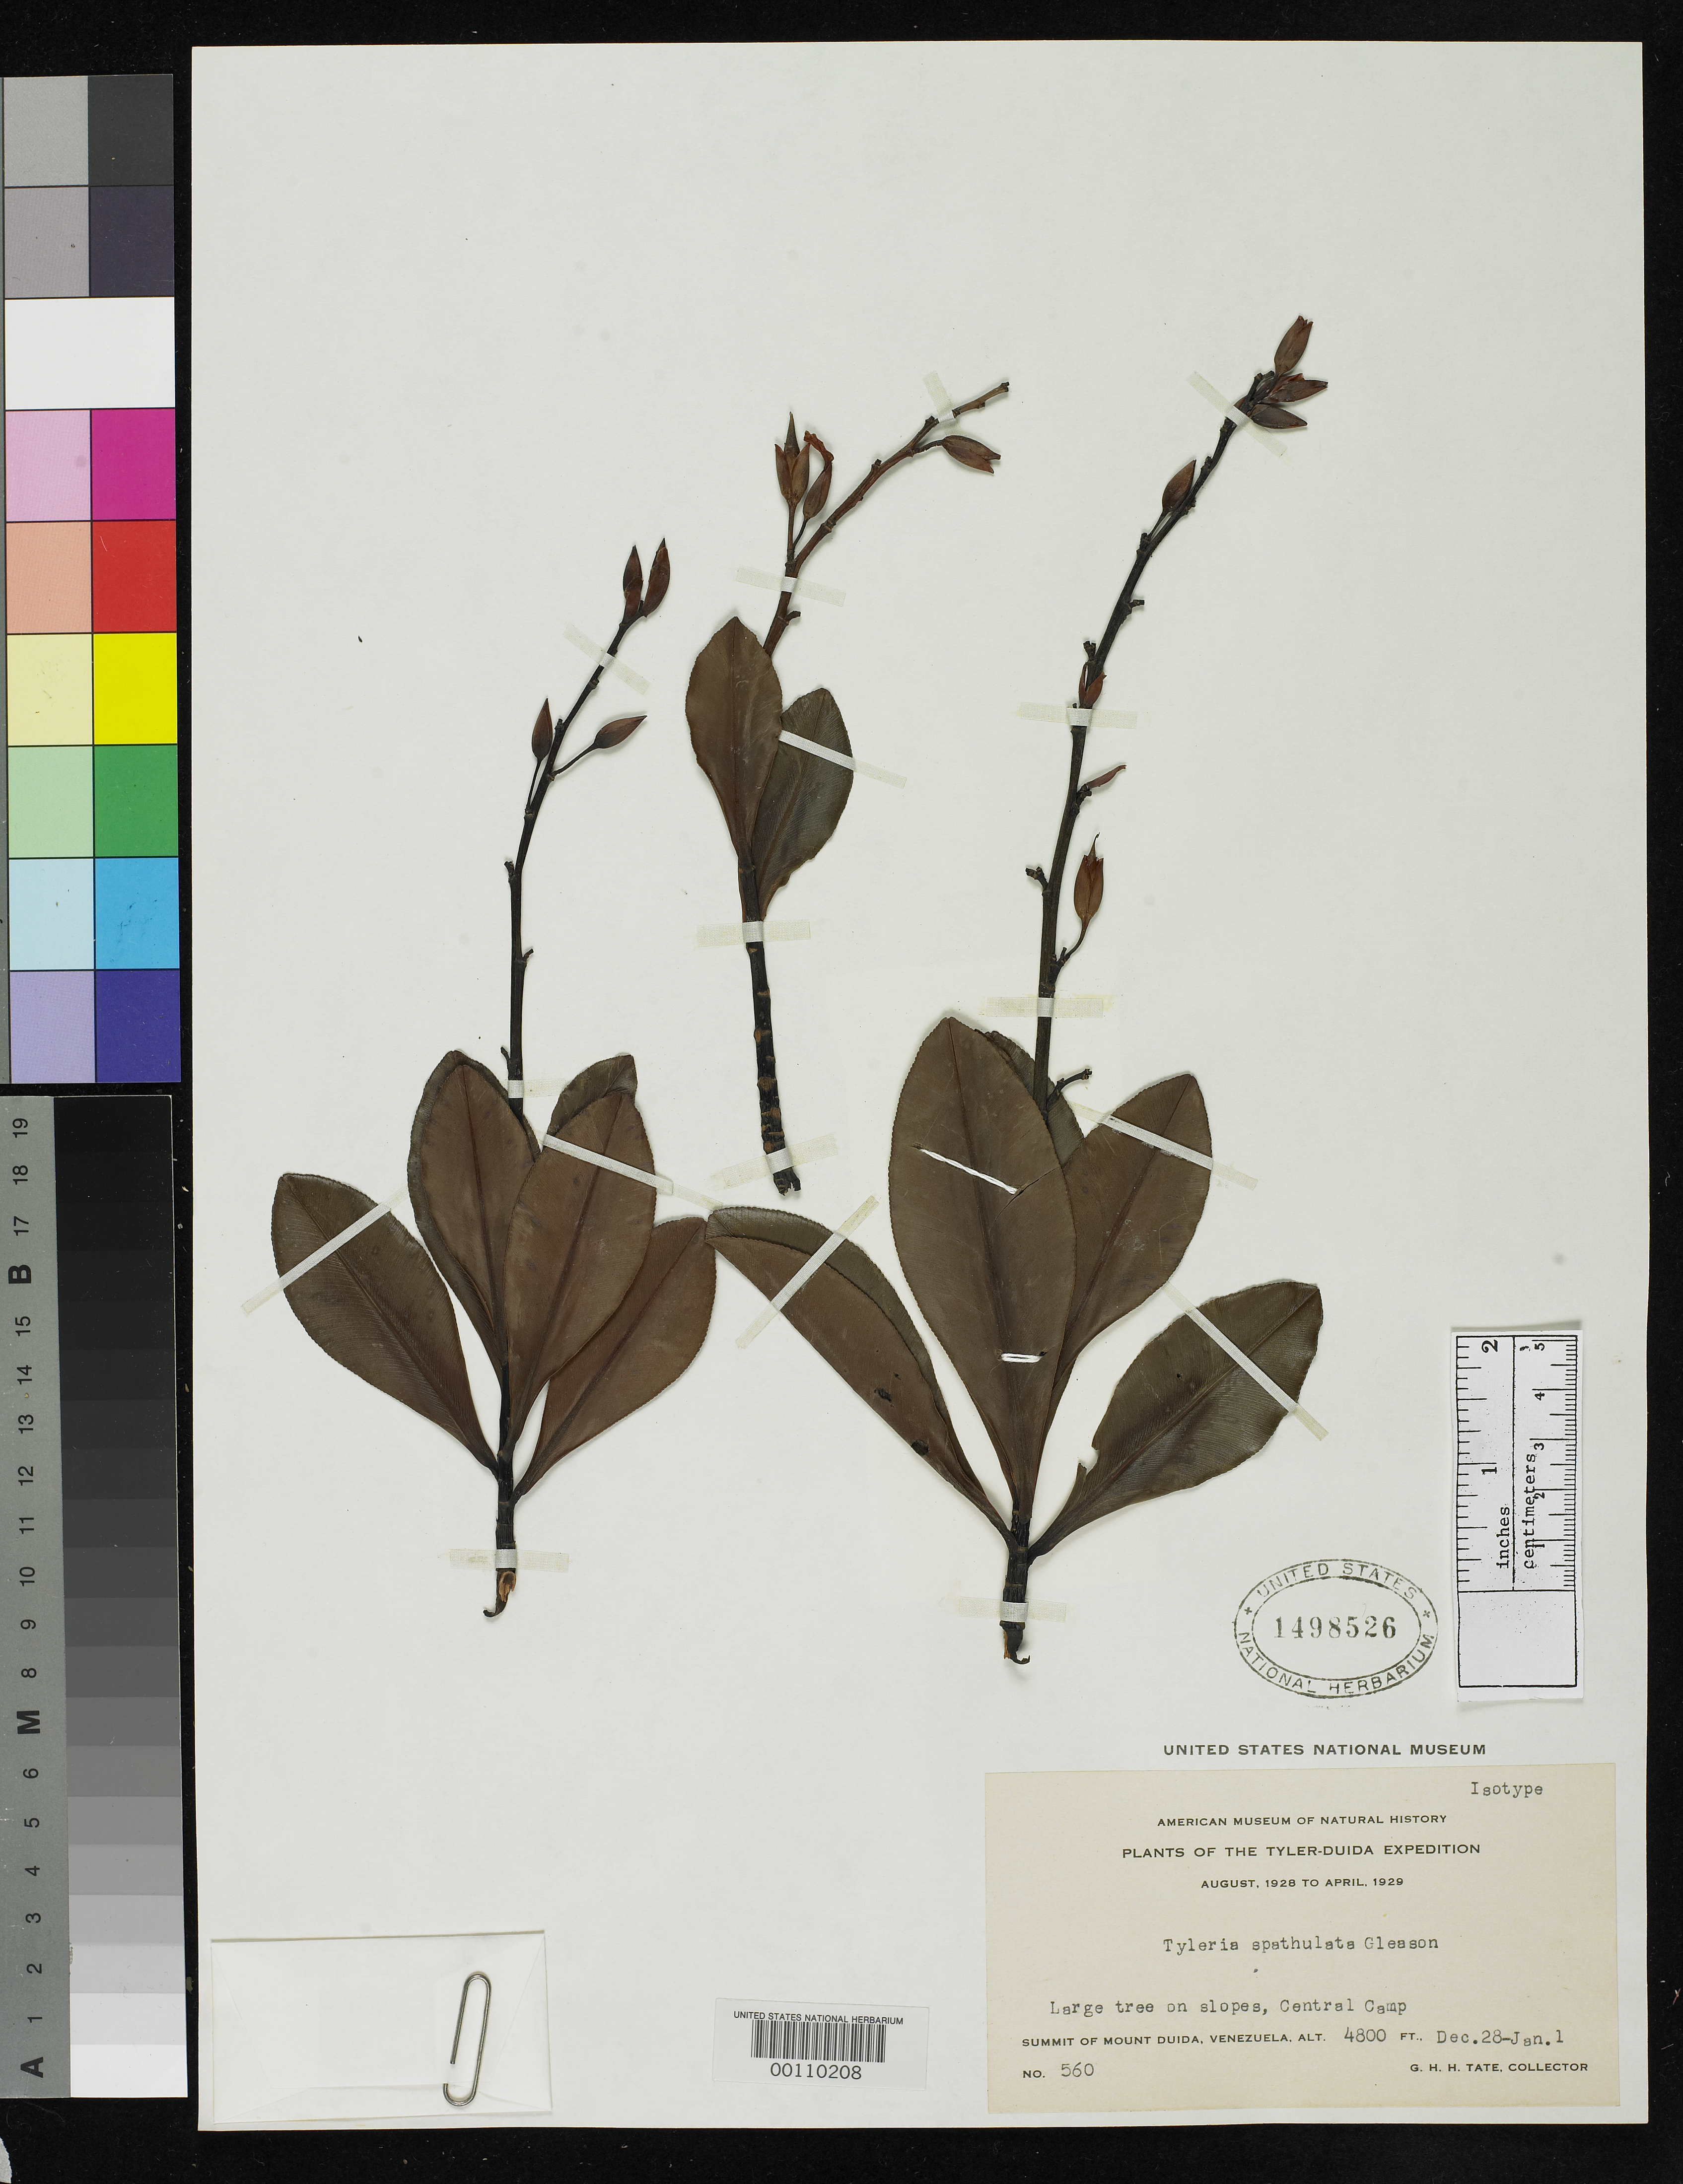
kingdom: Plantae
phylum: Tracheophyta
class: Magnoliopsida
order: Malpighiales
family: Ochnaceae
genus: Tyleria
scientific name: Tyleria spathulata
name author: Gleason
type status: Isotype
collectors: G. H. H.Tate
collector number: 560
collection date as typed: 28 Dec 1928 to 01 Jan 1929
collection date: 1928-12-28/1929-01-01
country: Venezuela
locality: Tyler-Duida, summit of Mount Duida.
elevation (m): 1463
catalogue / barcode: US 1498526